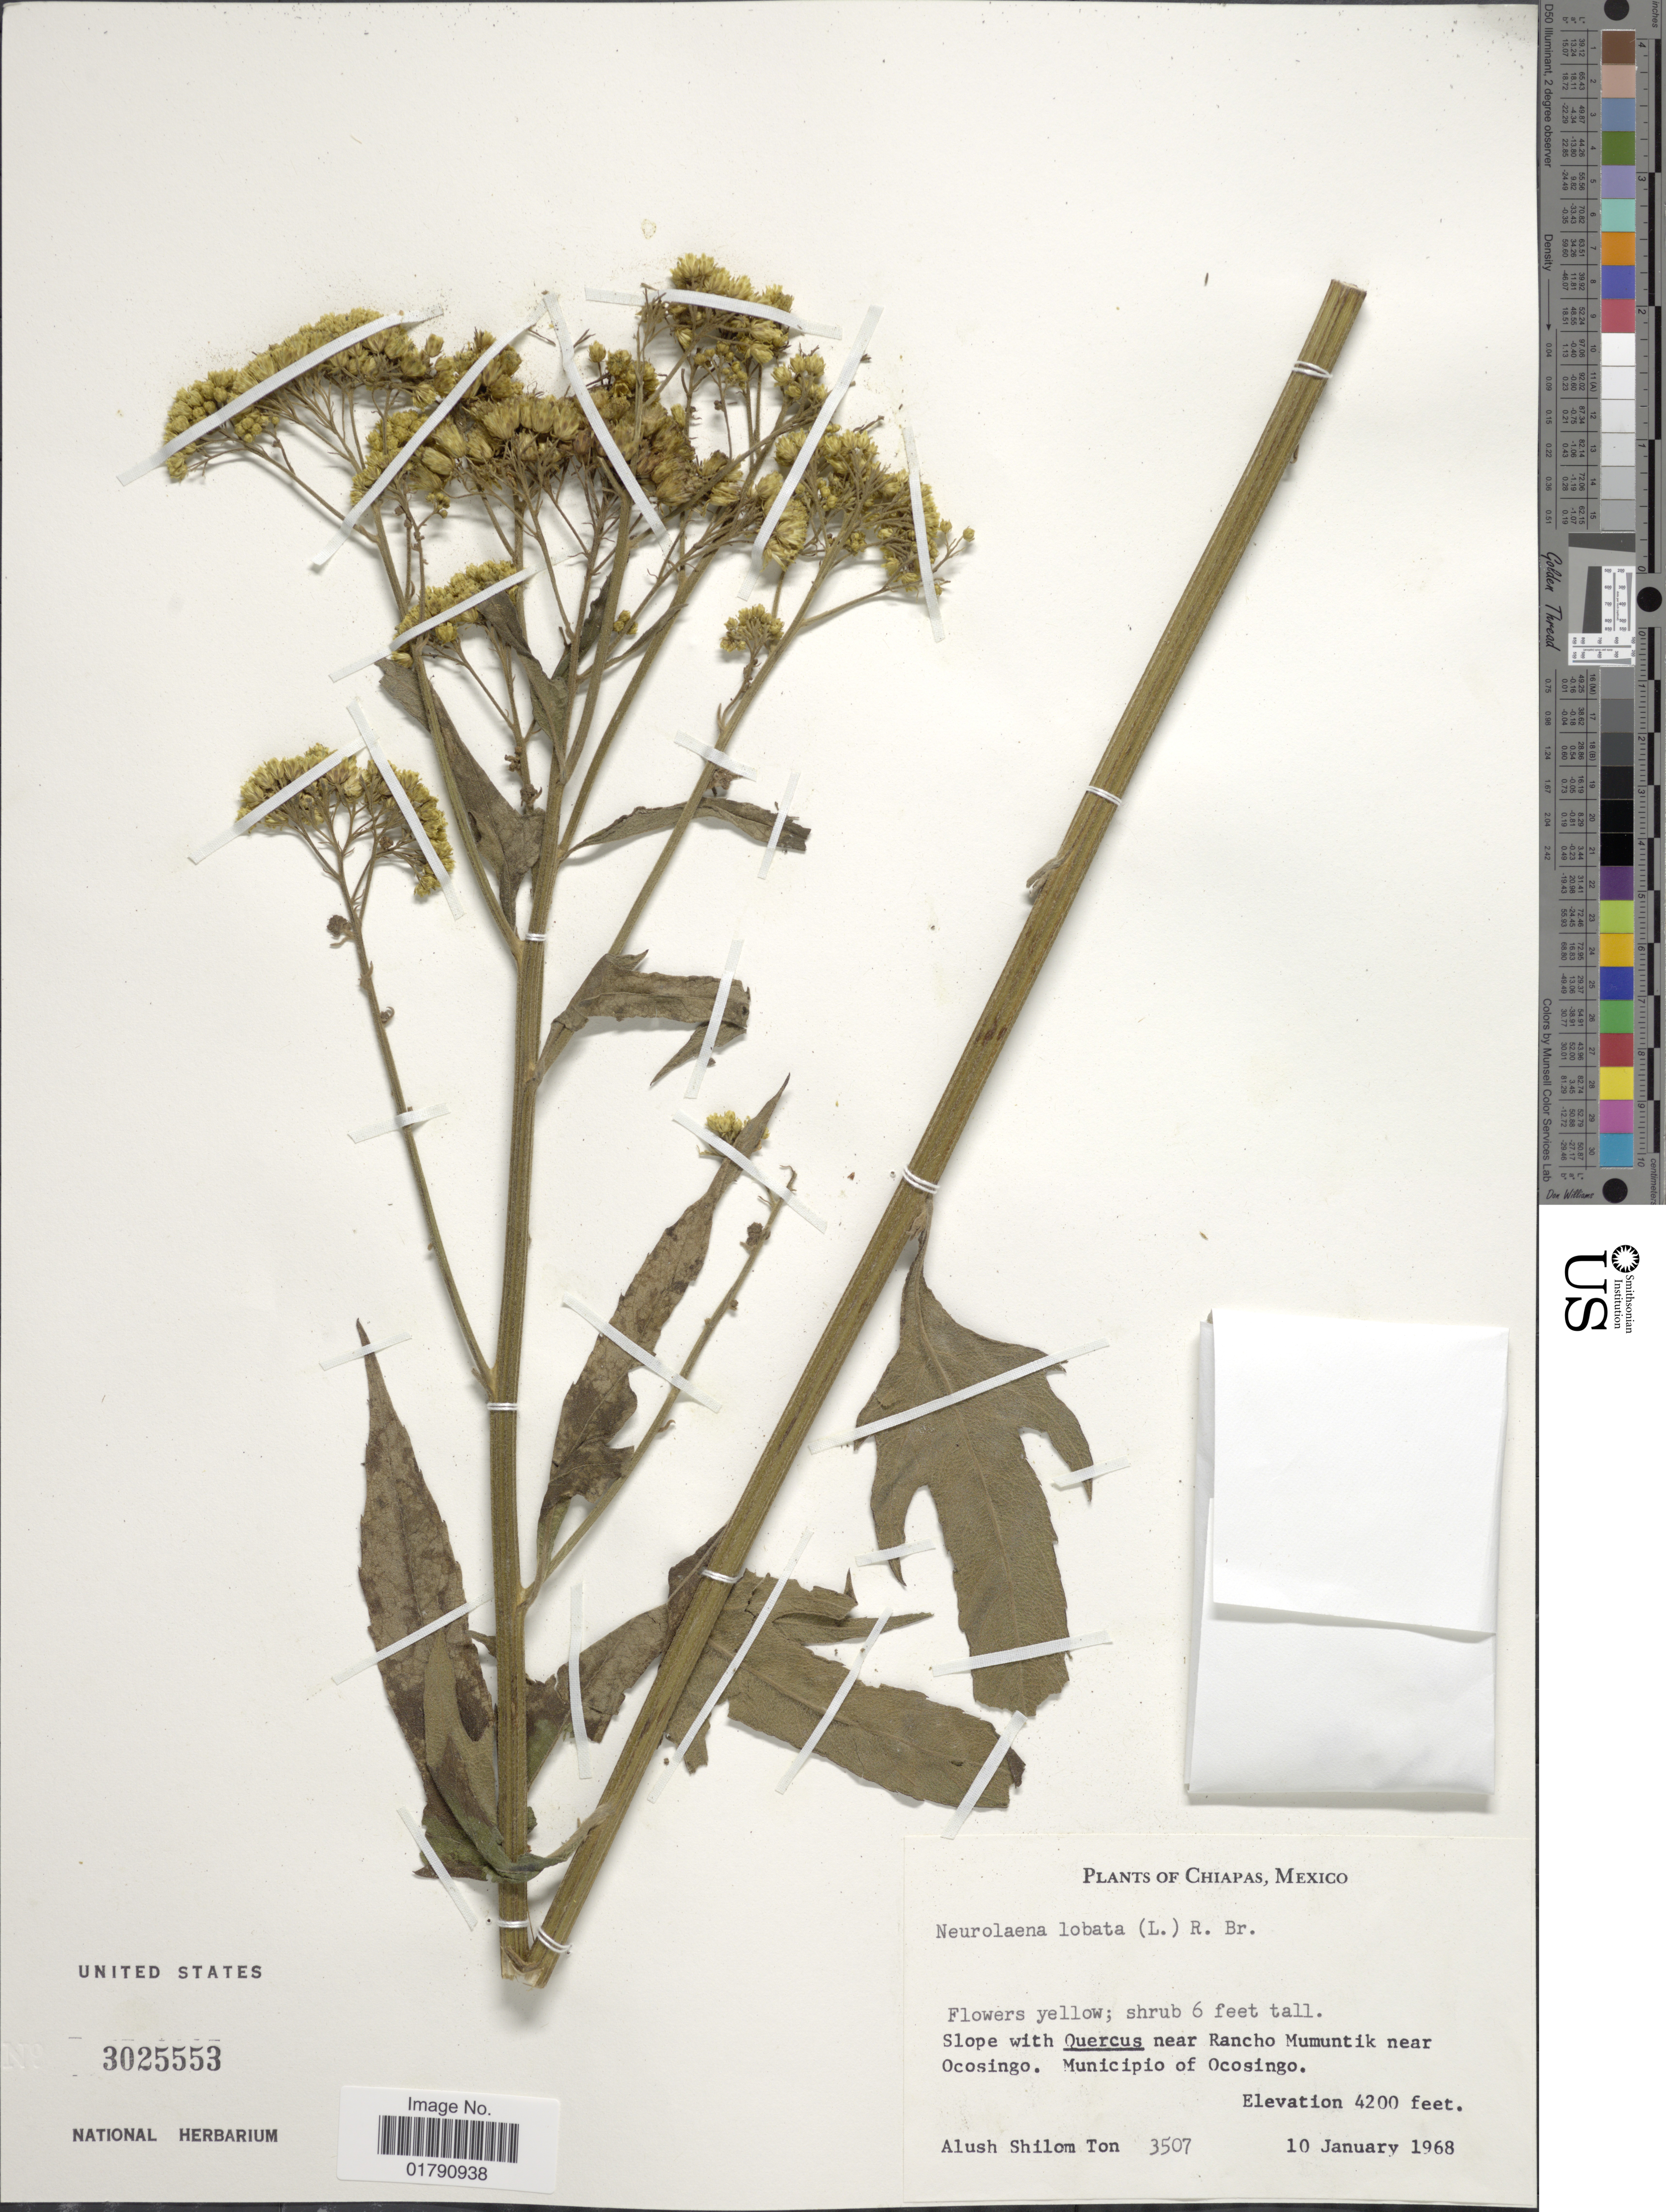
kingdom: Plantae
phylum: Tracheophyta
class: Magnoliopsida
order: Asterales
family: Asteraceae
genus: Neurolaena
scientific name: Neurolaena lobata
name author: (L.) R. Br. ex Cass.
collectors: A. M. Ton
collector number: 3507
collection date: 1968-01-10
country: Mexico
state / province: Chiapas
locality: Near Rancho Mumuntik near Ocosingo, Municipio of Ocosingo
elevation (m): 1280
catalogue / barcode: US 3025553